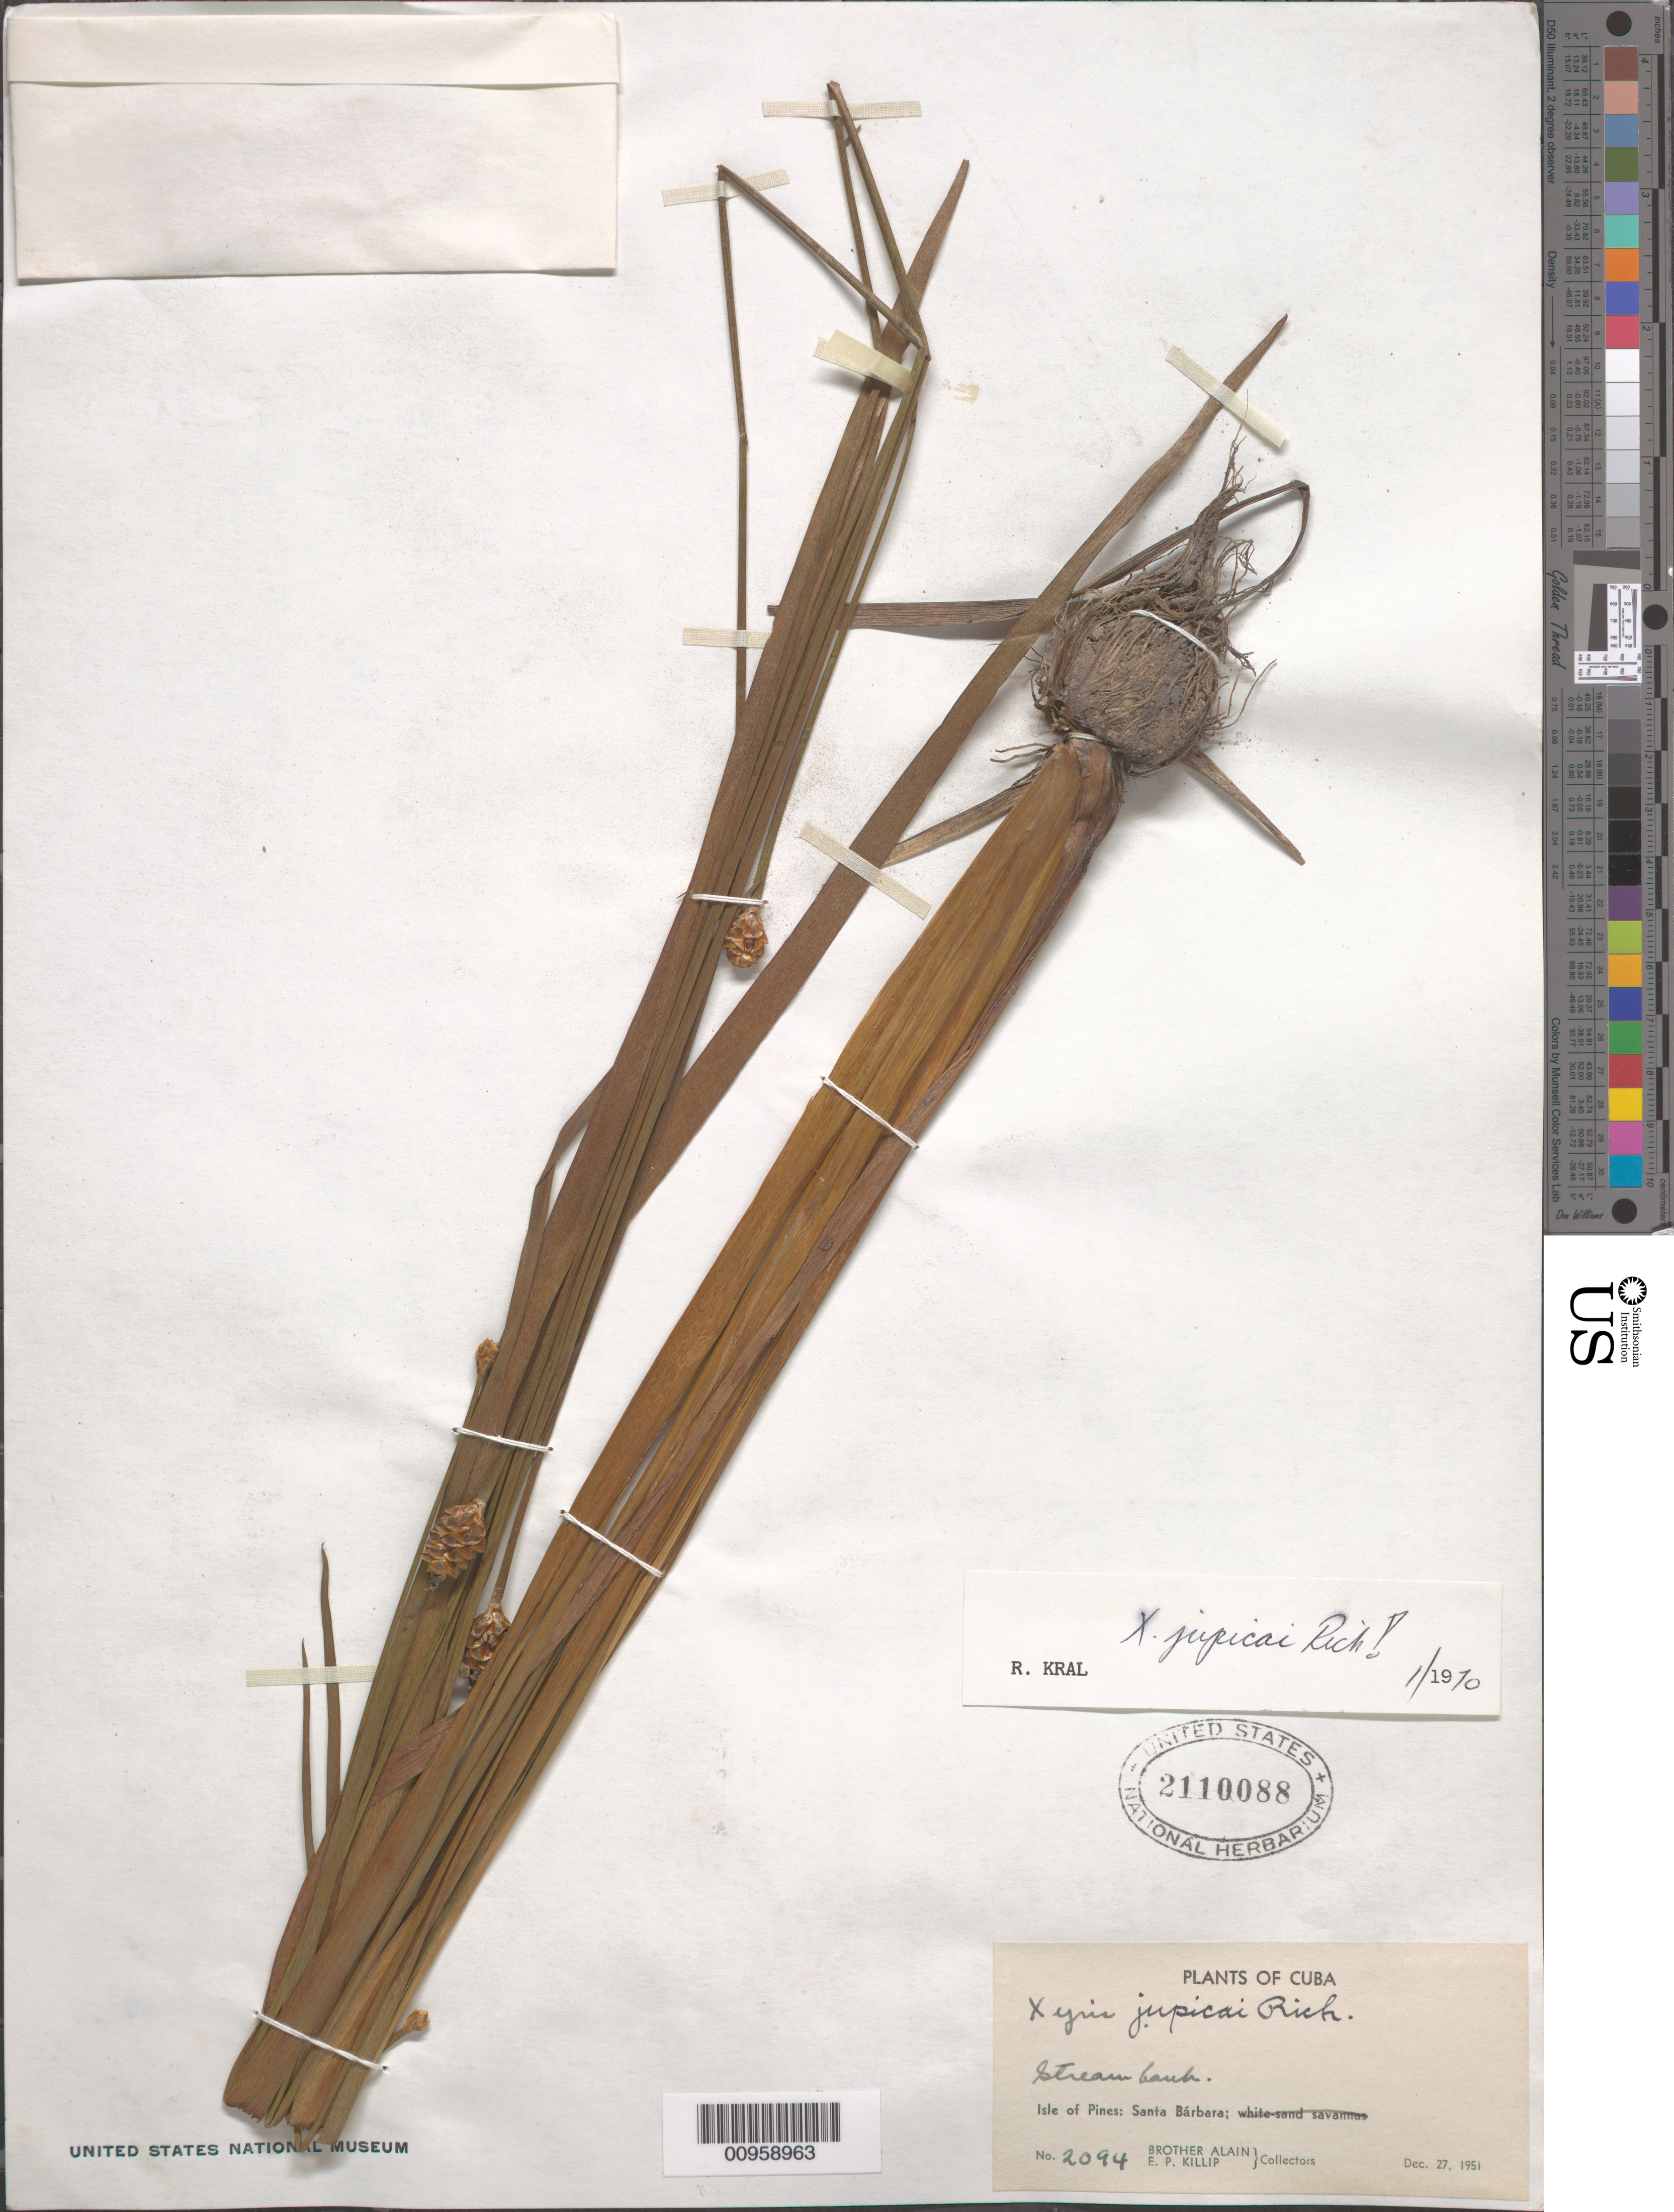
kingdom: Plantae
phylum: Tracheophyta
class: Liliopsida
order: Poales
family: Xyridaceae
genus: Xyris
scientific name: Xyris jupicai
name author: Rich.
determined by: Kral, Robert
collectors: A. H. Liogier & E. P. Killip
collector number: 2094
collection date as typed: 27 Dec 1951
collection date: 1951-12-27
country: Cuba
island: Isla de la Juventud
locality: Isle of Pines, Santa Bárbara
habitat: Stream bank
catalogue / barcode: US 2110088